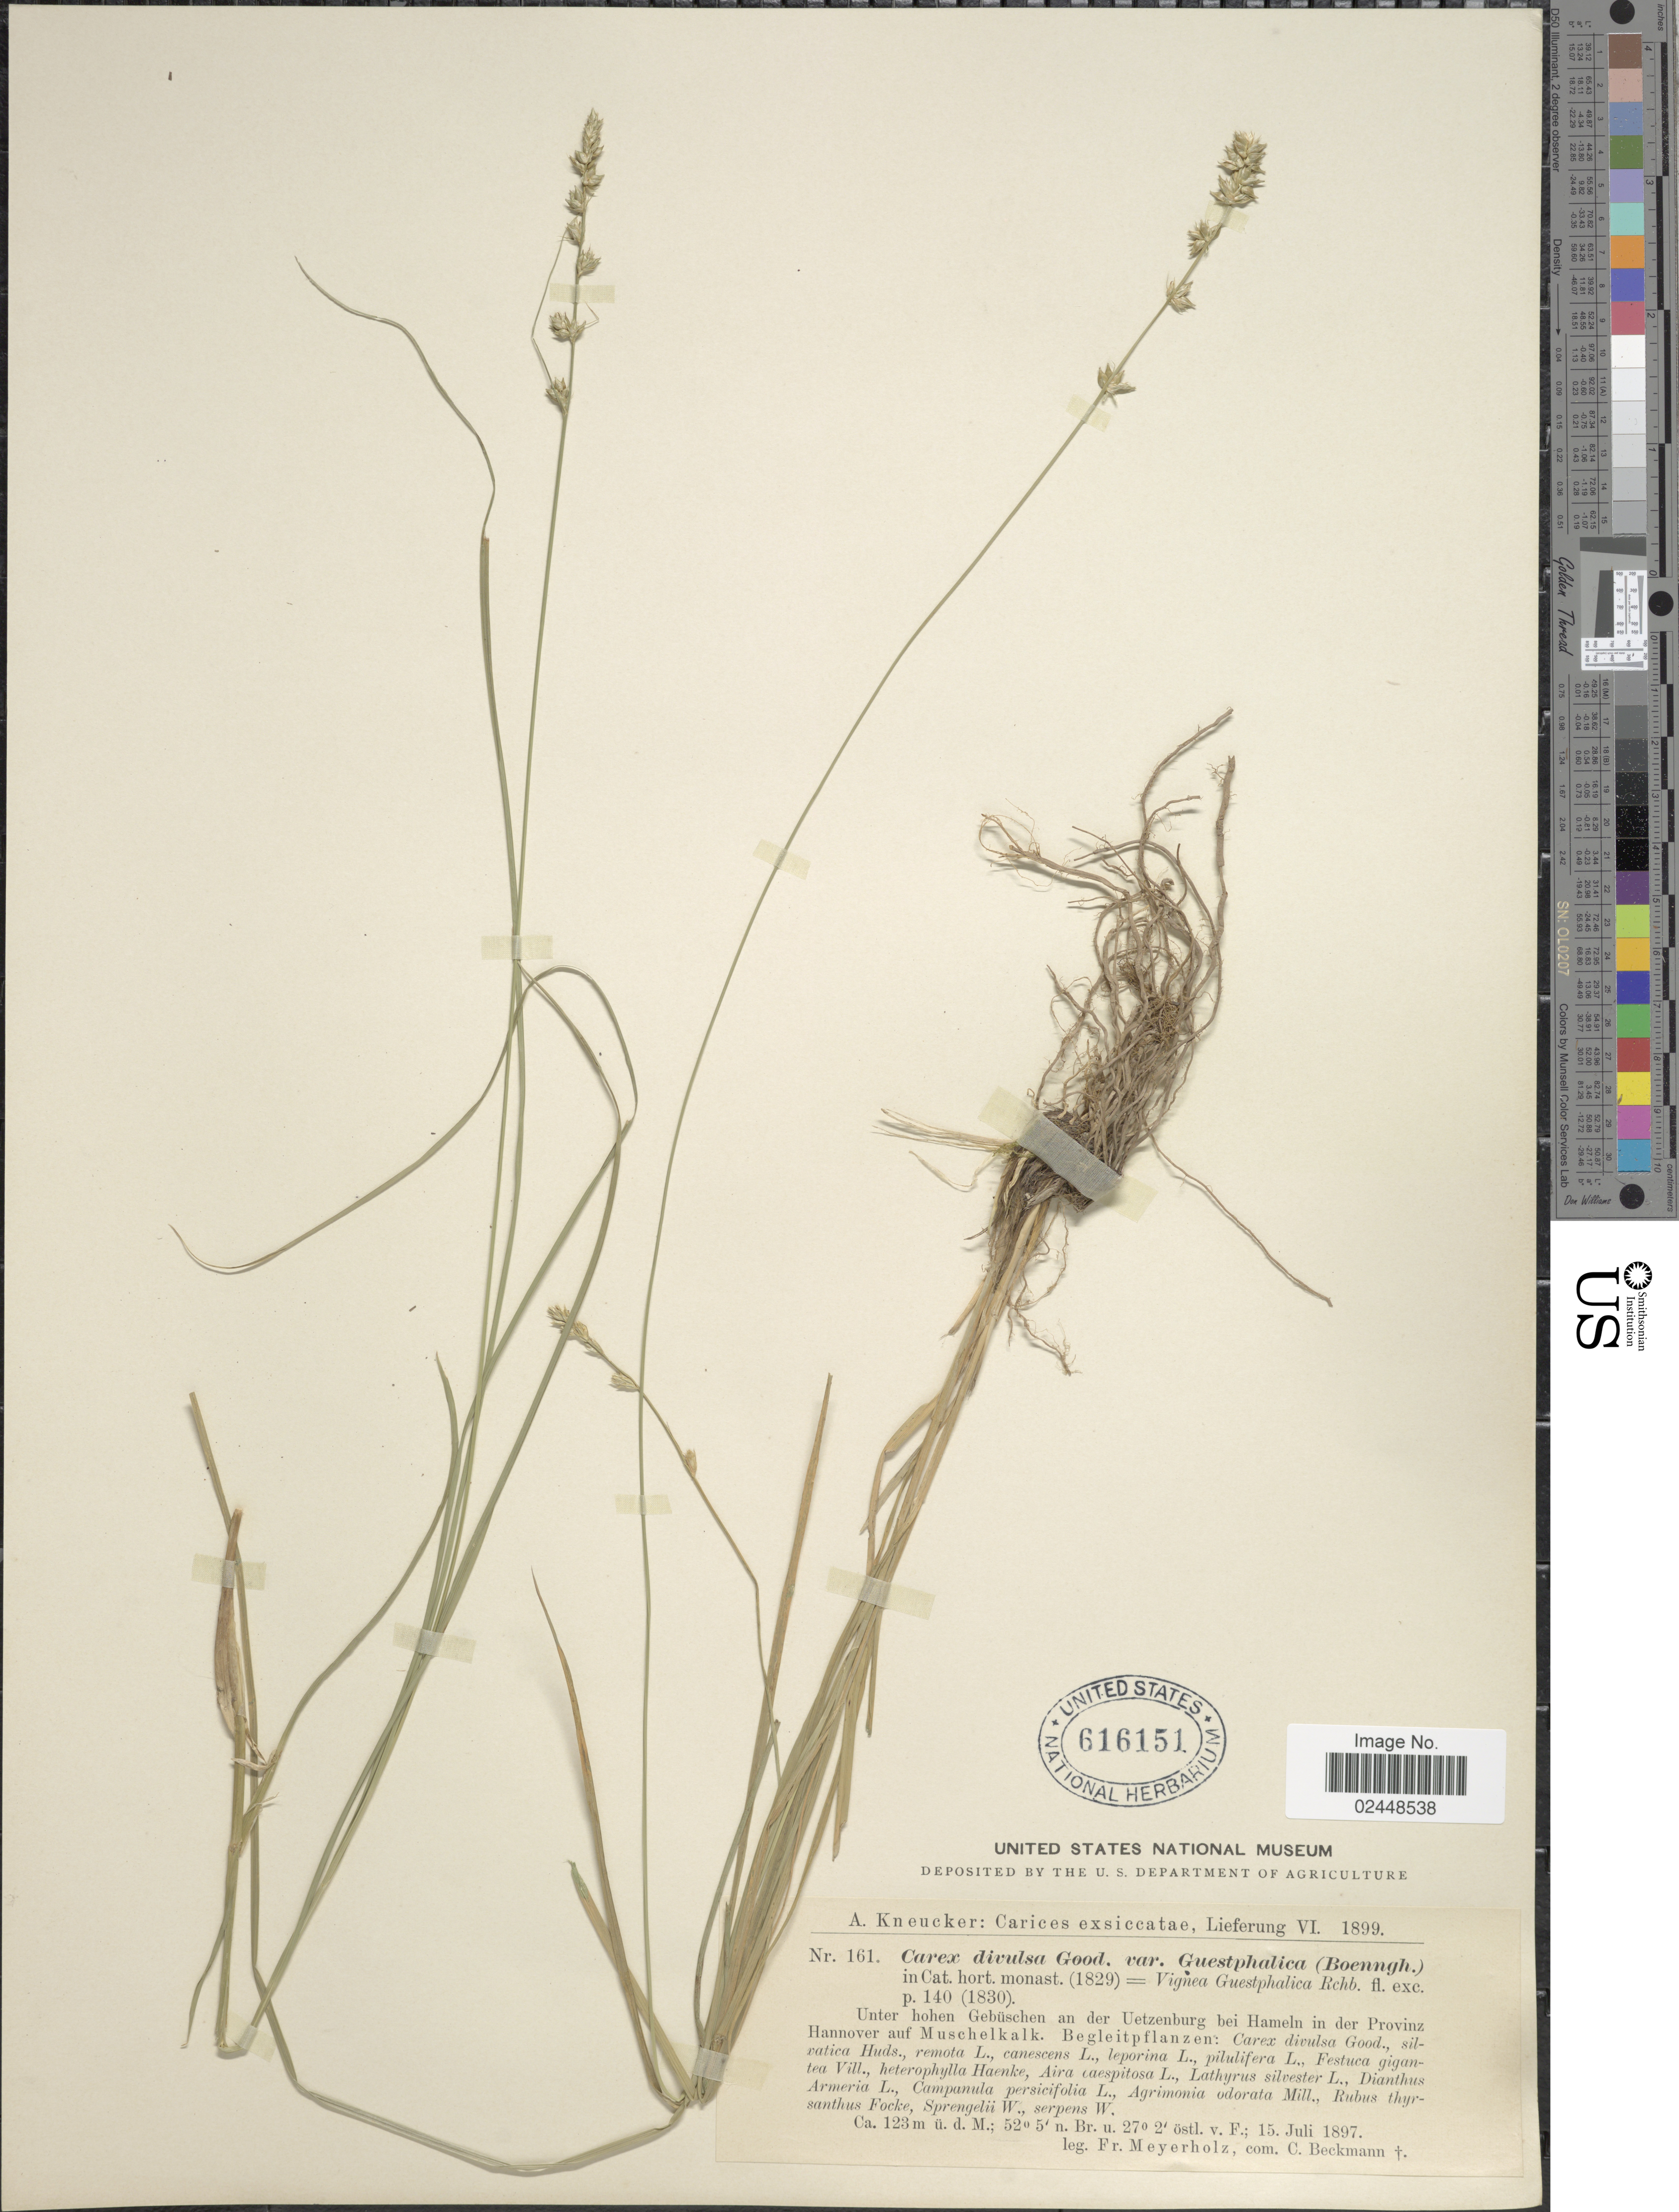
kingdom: Plantae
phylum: Tracheophyta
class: Liliopsida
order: Poales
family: Cyperaceae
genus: Carex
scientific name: Carex divulsa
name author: Stokes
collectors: F. Meyerholz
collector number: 161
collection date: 1897-07-15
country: Germany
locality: Carices. Unter hohen Gebuschen an der Uetzenburg bei Hameln in der Provinz Hannover auf Muschelkalk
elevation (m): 123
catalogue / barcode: US 616151